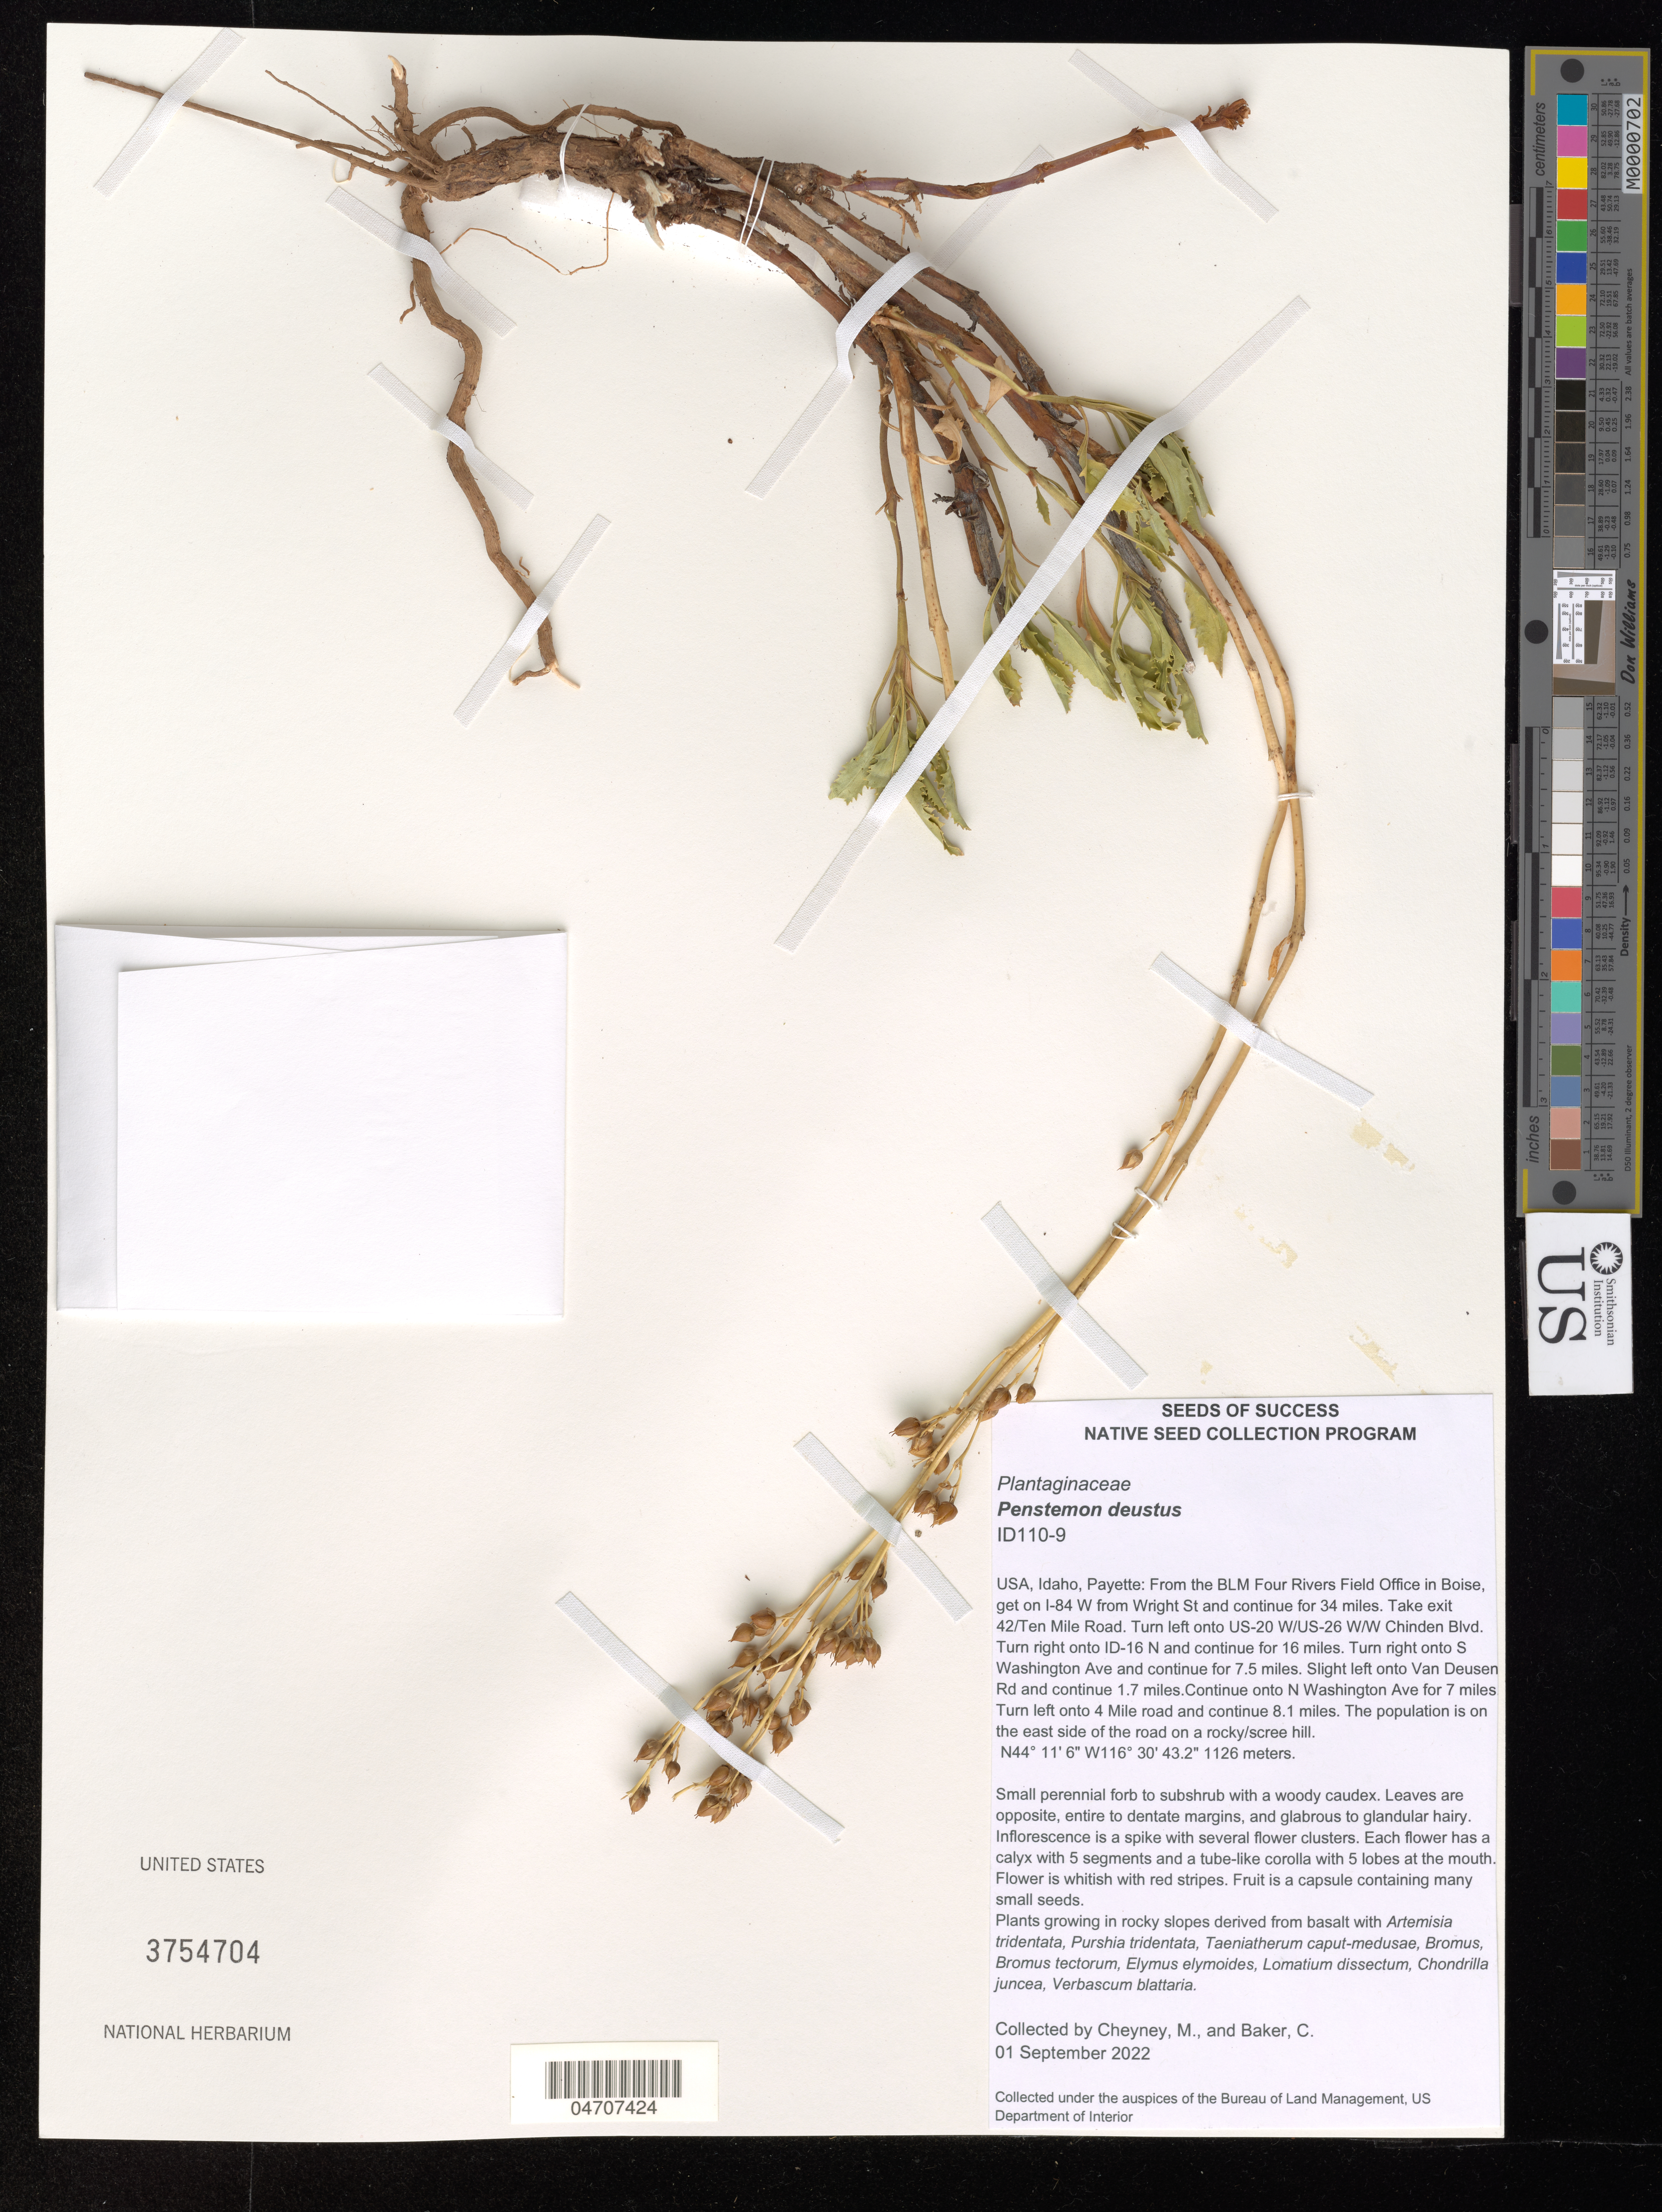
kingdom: Plantae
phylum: Tracheophyta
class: Magnoliopsida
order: Lamiales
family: Plantaginaceae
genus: Penstemon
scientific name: Penstemon deustus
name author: Douglas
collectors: M. Cheyney & C. Baker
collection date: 2022-09-01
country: United States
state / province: Idaho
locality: Payette: From the BLM Four Rivers Field Office in Boise, get on I-84 W from Wright St and continue for 34 miles. Take exit 42/Ten Mile Road. Turn left onto US-20 W/US-26 W/W Chinden Blvd. Turn right onto ID-16 N and continue for 16 miles. Slight left onto Van Deusen Rd and conitnue 1.7 miles. Conitnue onto N Washington Ave for 7 miles. Turn left onto 4 Mile road and continue 8.1 miles. The population is on the east side of the road on a rocky/scree hill.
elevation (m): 1126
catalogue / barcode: US 3754704